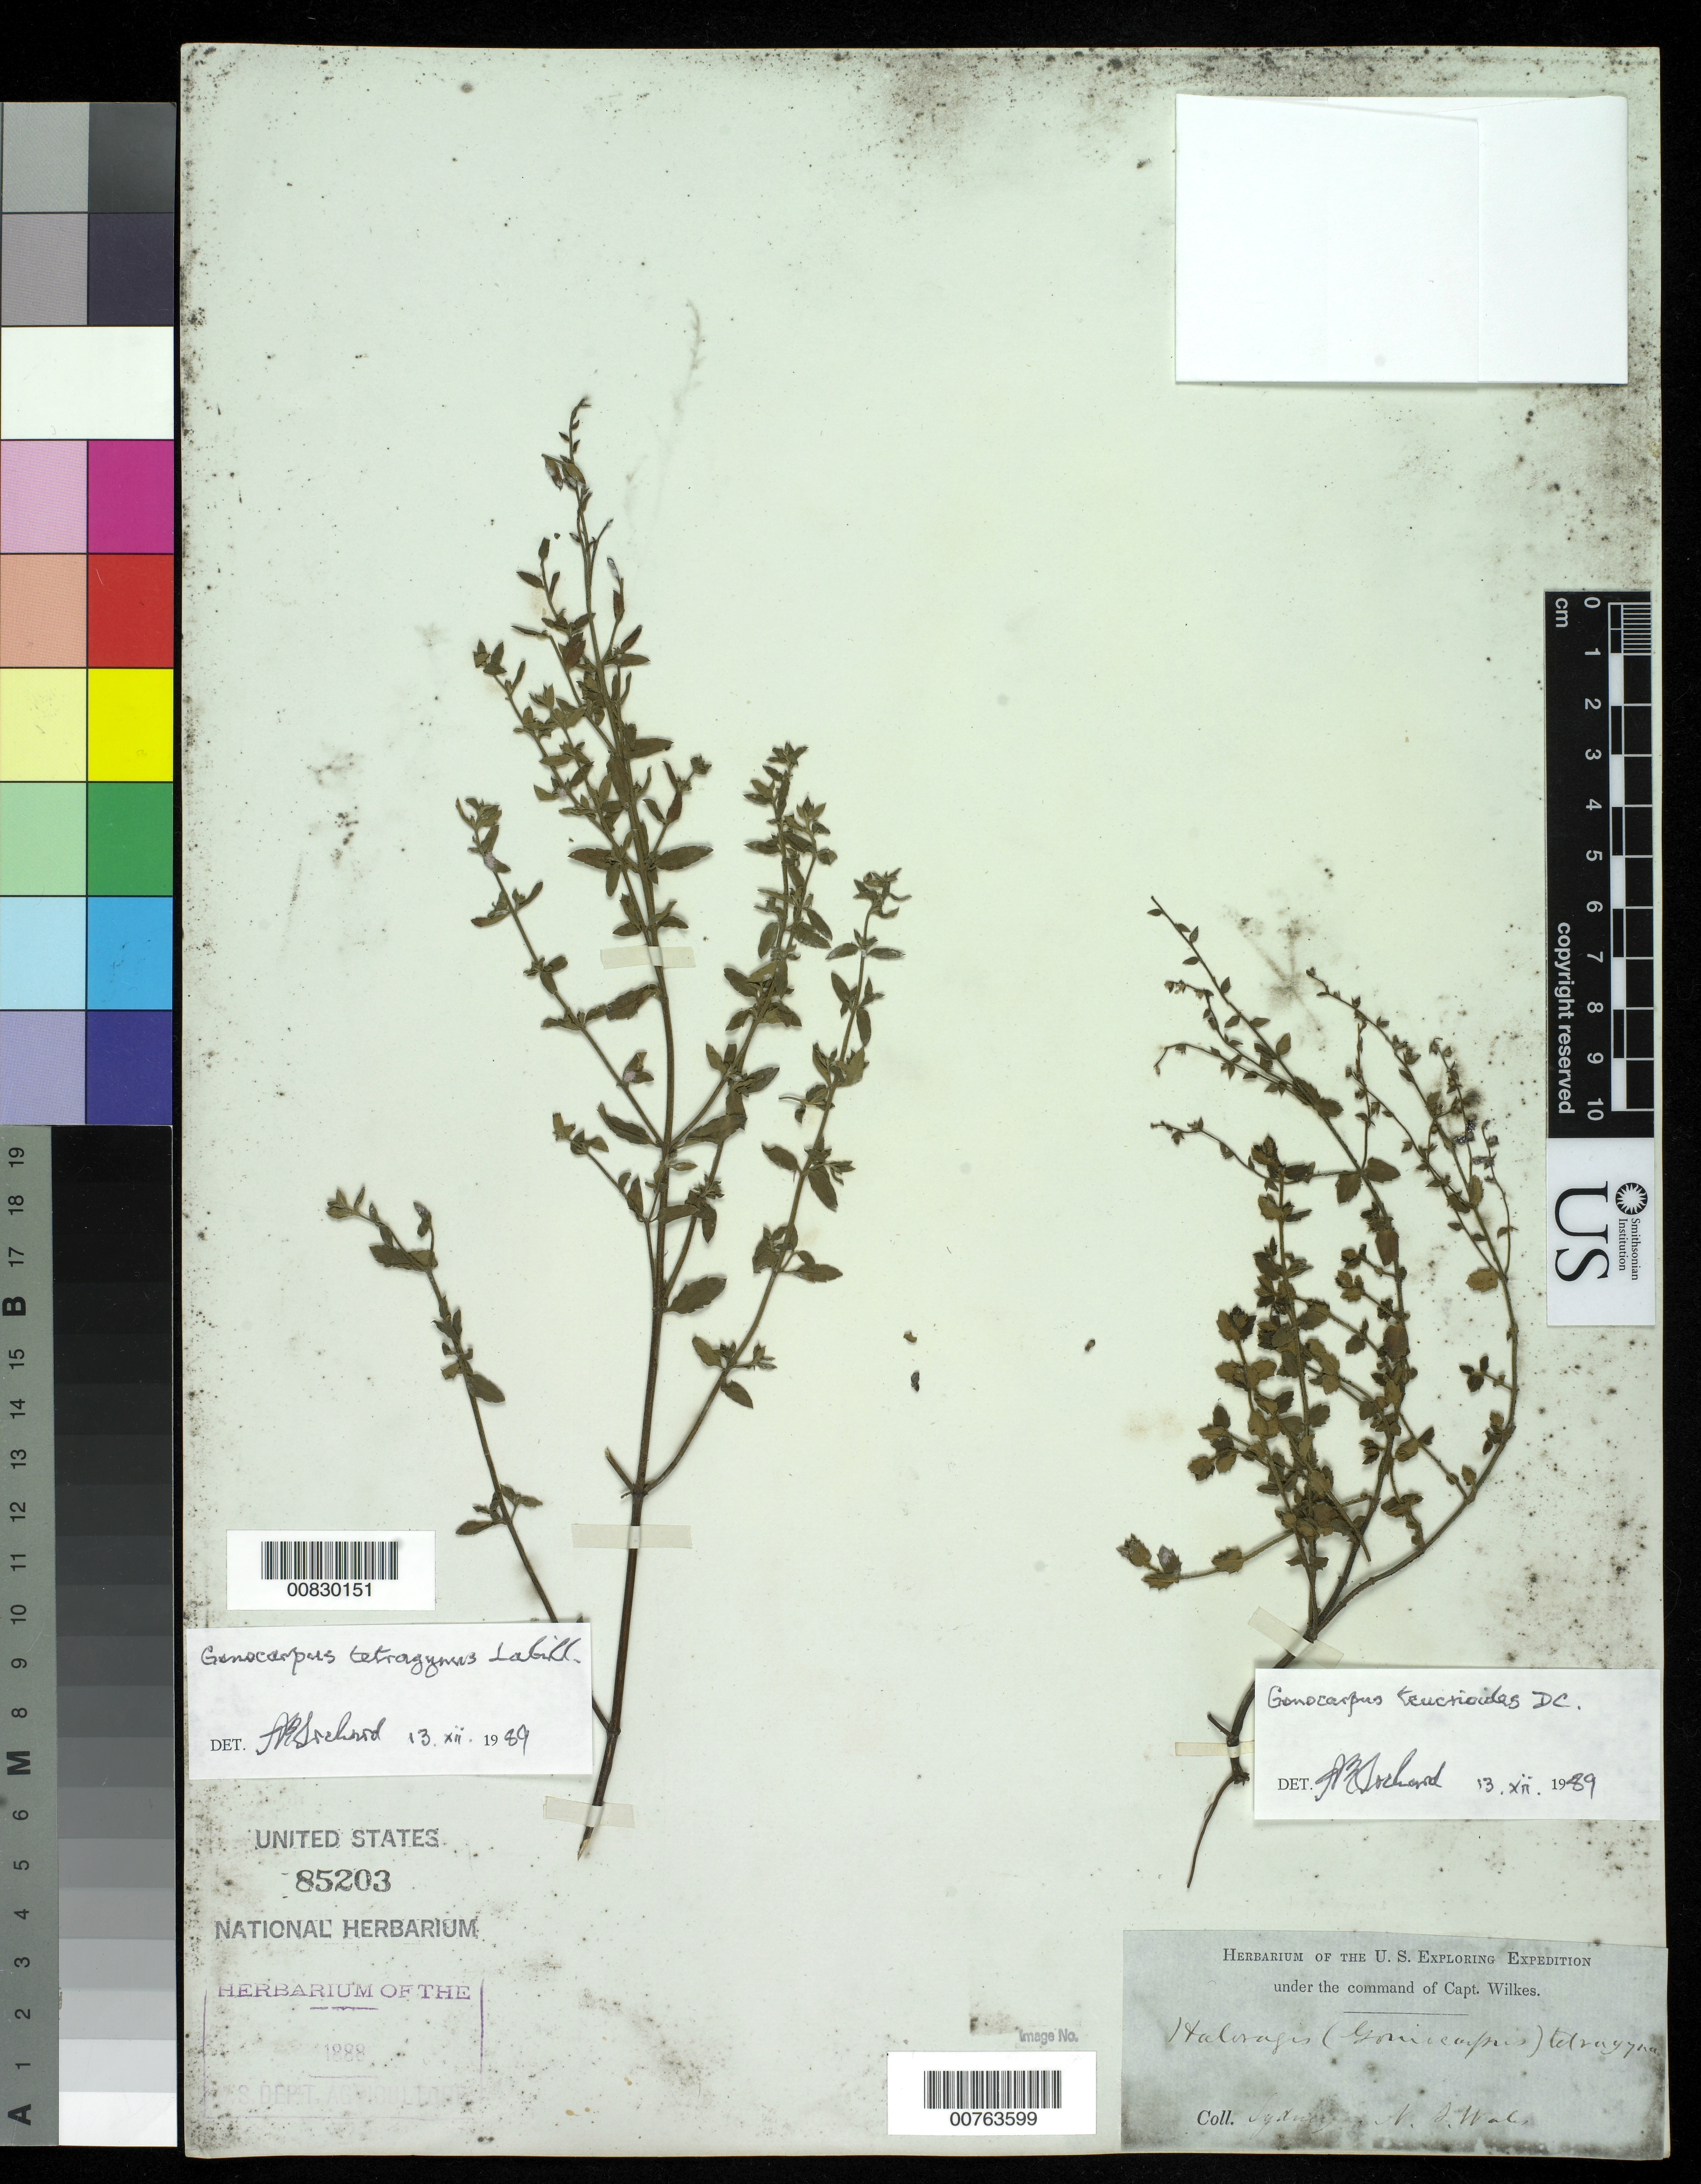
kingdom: Plantae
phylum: Tracheophyta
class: Magnoliopsida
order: Myrtales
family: Myrtaceae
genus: Angophora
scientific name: Angophora costata subsp. costata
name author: (Gaertn.) Britton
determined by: Leach, G.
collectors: Wilkes Explor. Exped.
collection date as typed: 1838 to -- --- 1842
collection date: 1838/1842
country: Australia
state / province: New South Wales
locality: Hunter River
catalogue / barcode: US 85251